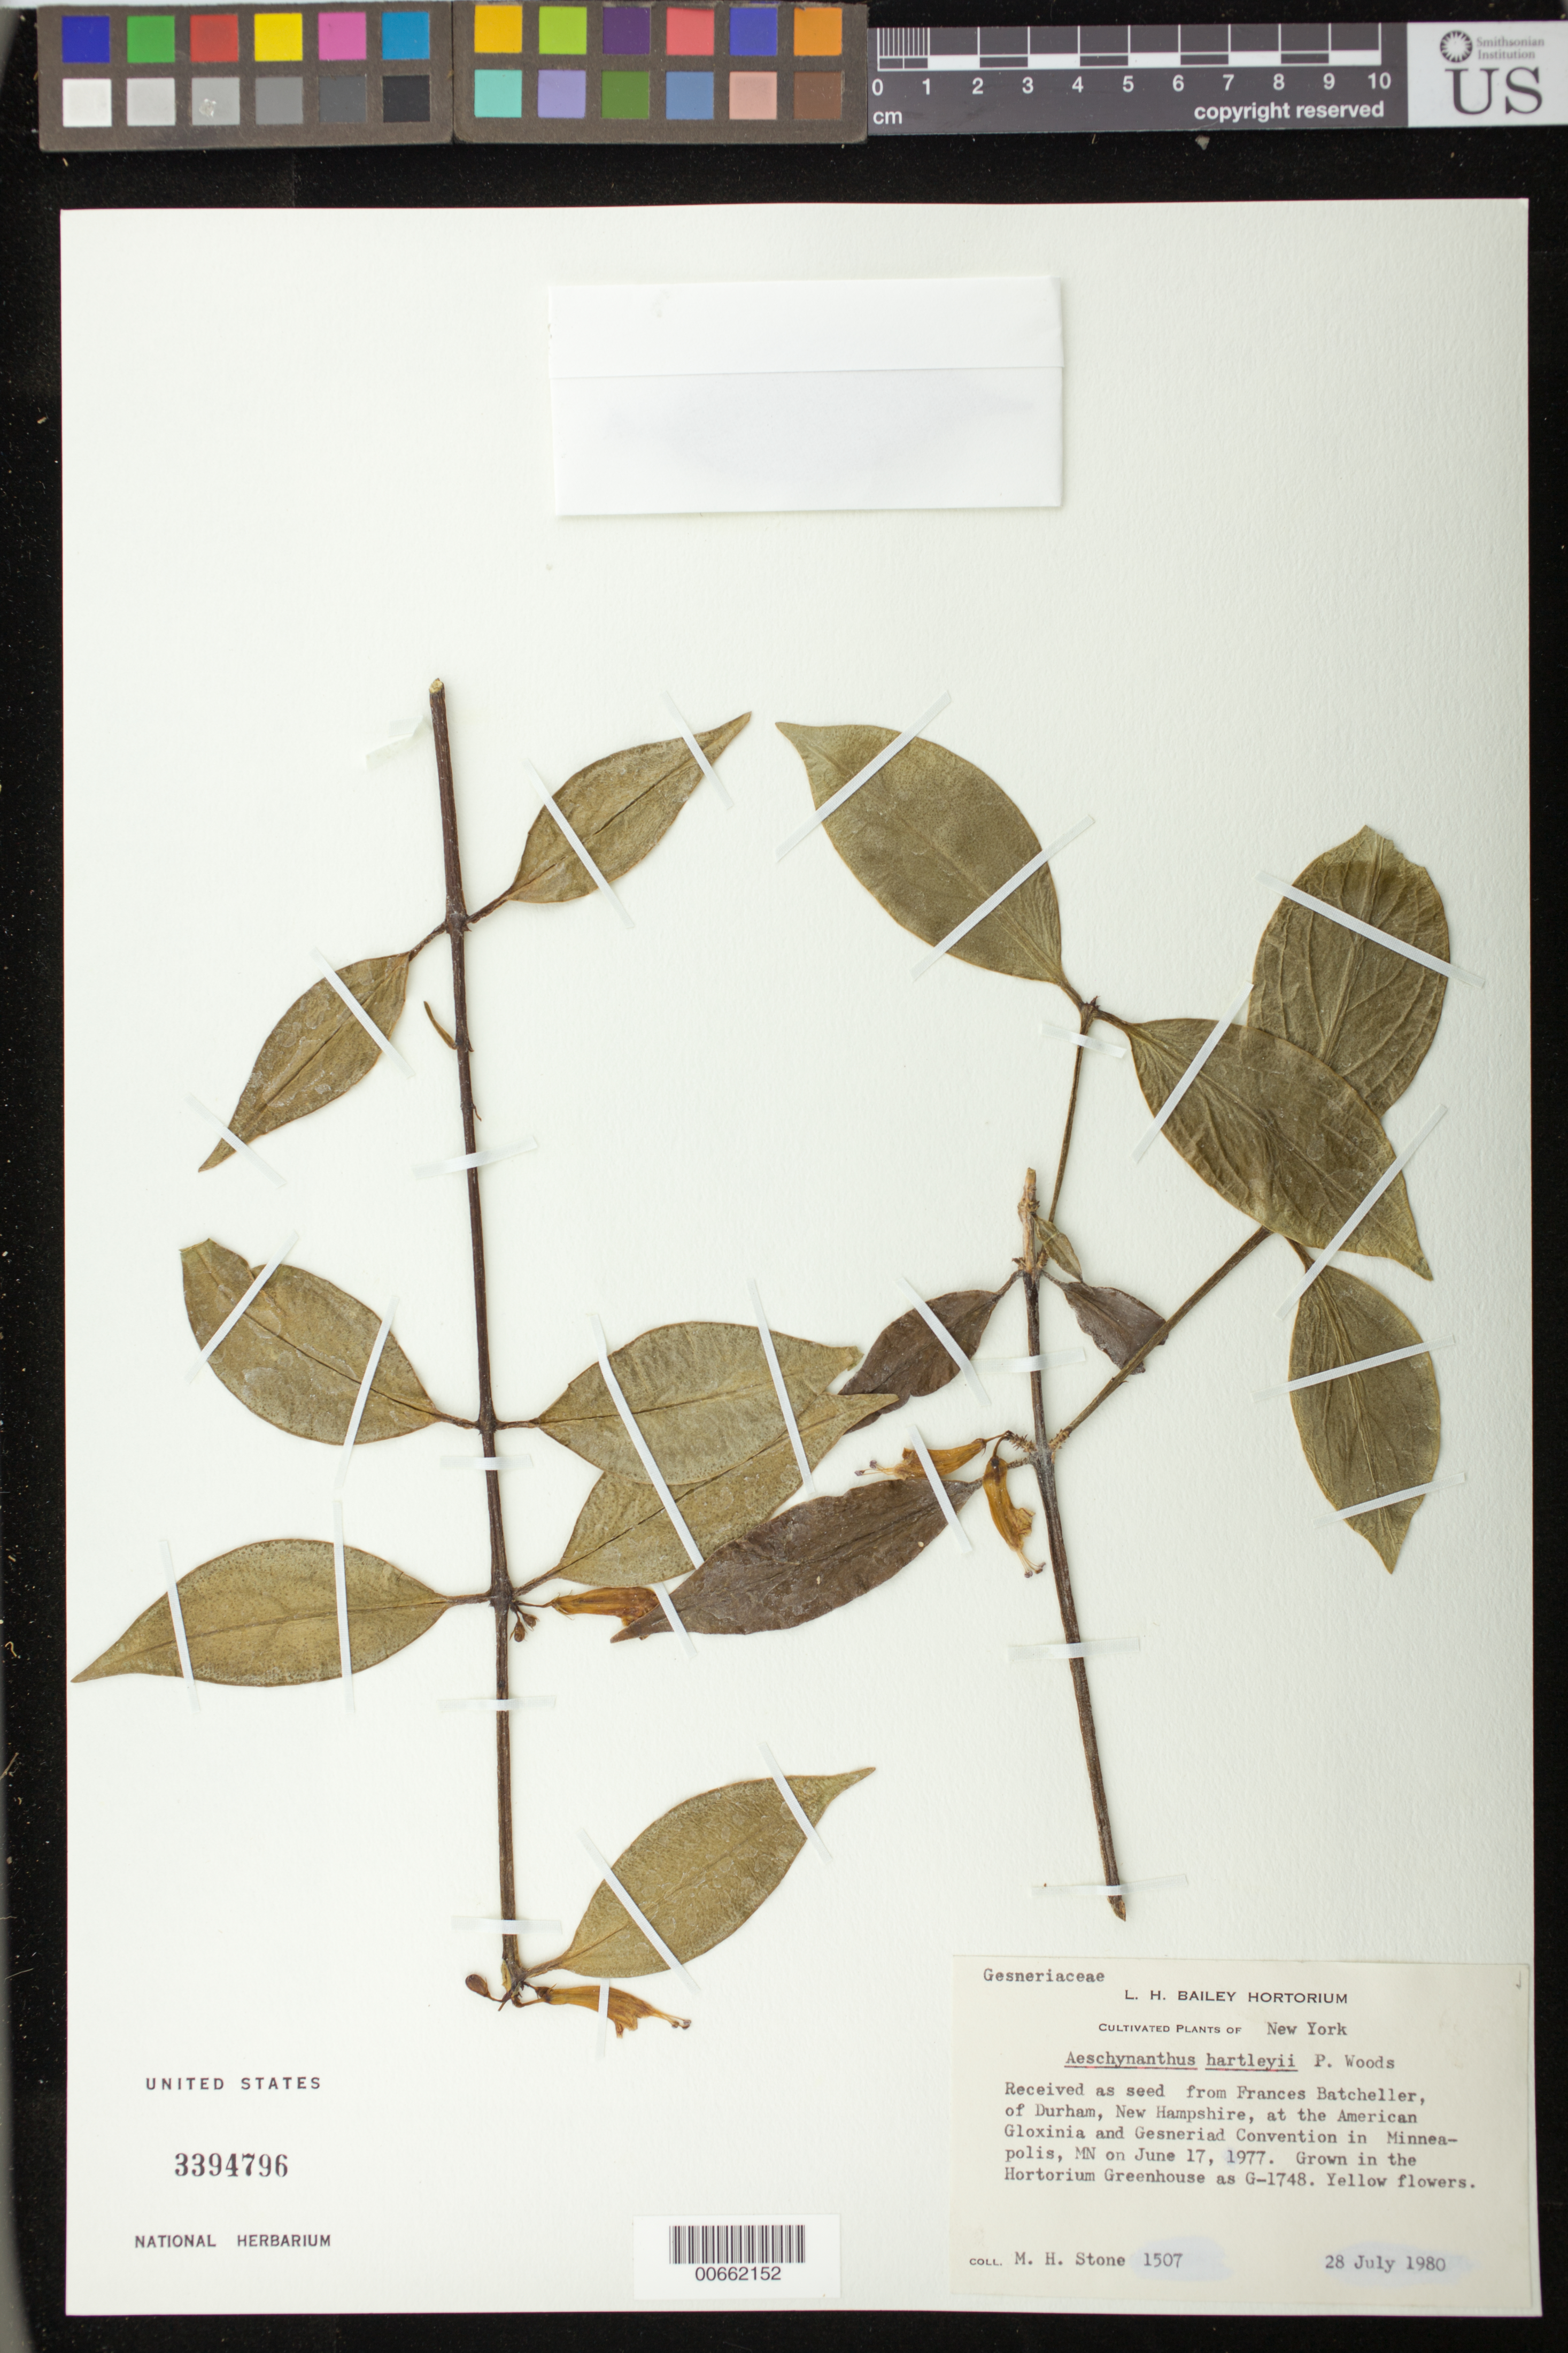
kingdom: Plantae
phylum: Tracheophyta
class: Magnoliopsida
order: Lamiales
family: Gesneriaceae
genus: Aeschynanthus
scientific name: Aeschynanthus hartleyi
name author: P. Woods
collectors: M. Stone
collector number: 1507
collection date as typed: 28 Jul 1980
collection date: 1980-07-28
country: United States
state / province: New York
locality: Grown in the Hortorium Greenhouse [Cornell University, Ithaca, NY]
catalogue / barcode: US 3394796